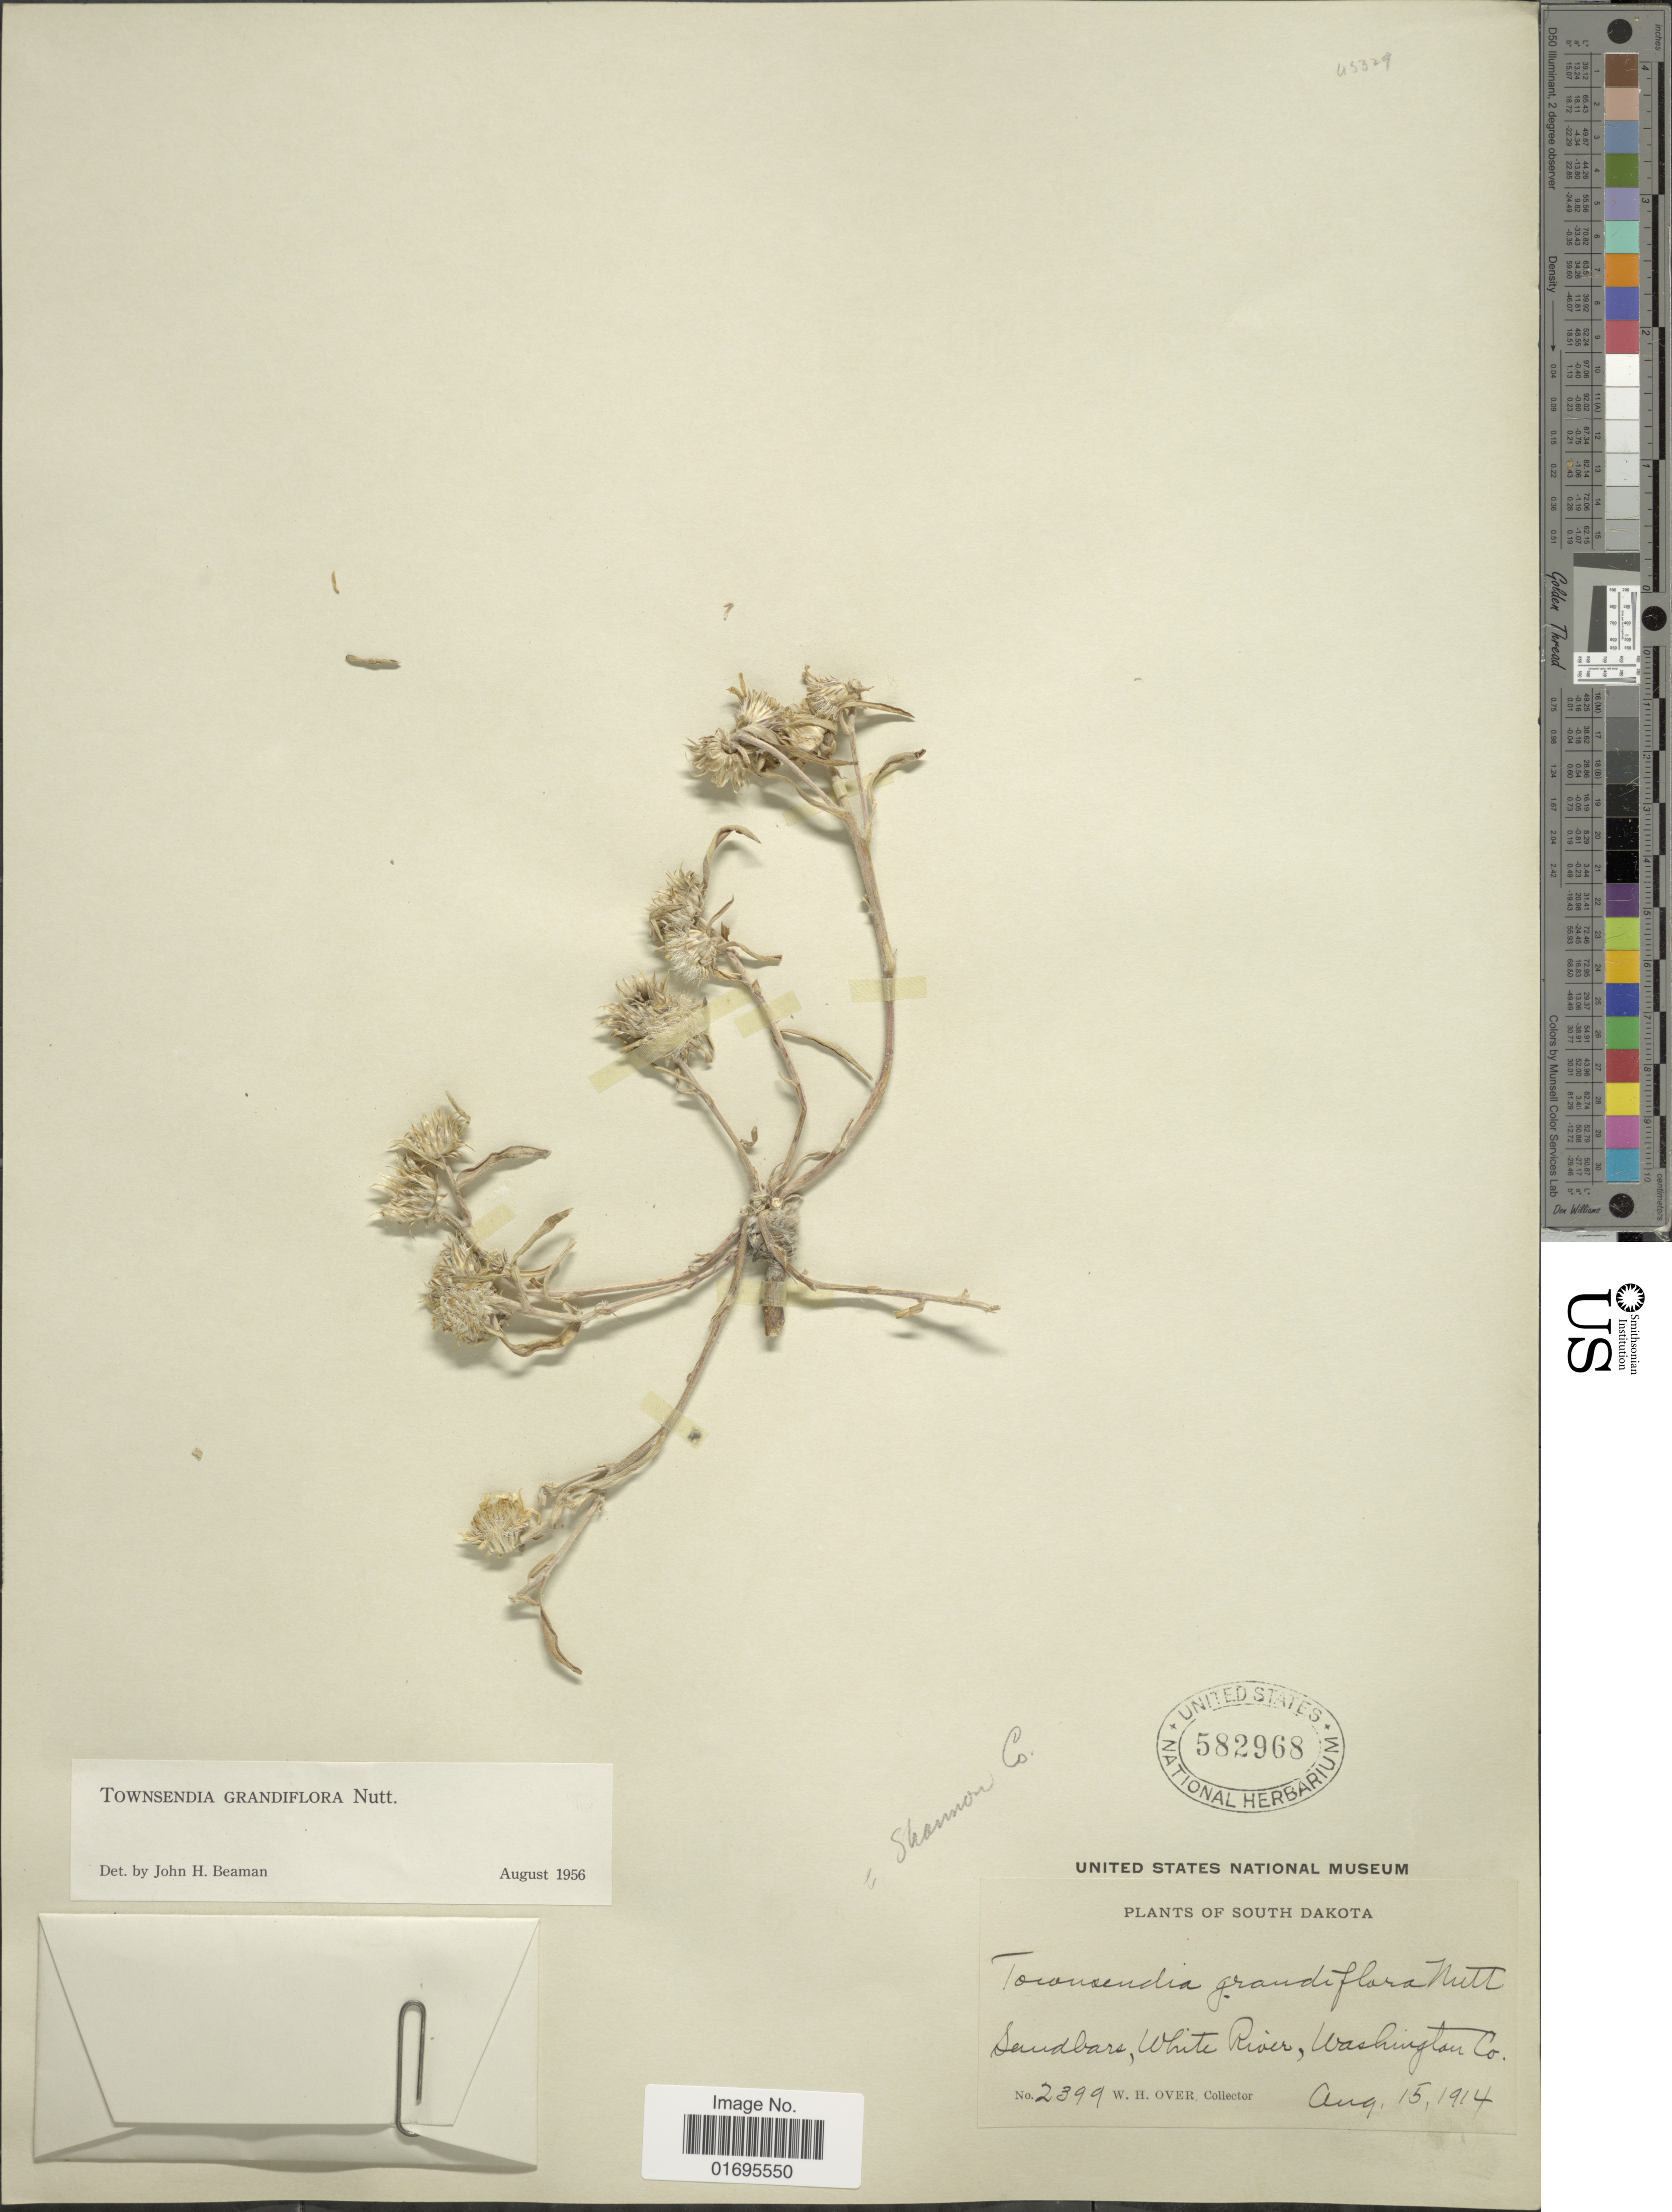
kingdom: Plantae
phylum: Tracheophyta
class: Magnoliopsida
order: Asterales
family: Asteraceae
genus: Townsendia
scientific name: Townsendia grandiflora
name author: Nutt.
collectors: W. Over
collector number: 2399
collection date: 1914-08-15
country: United States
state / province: South Dakota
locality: Sandbars, White River, Washington Co.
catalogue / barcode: US 582968